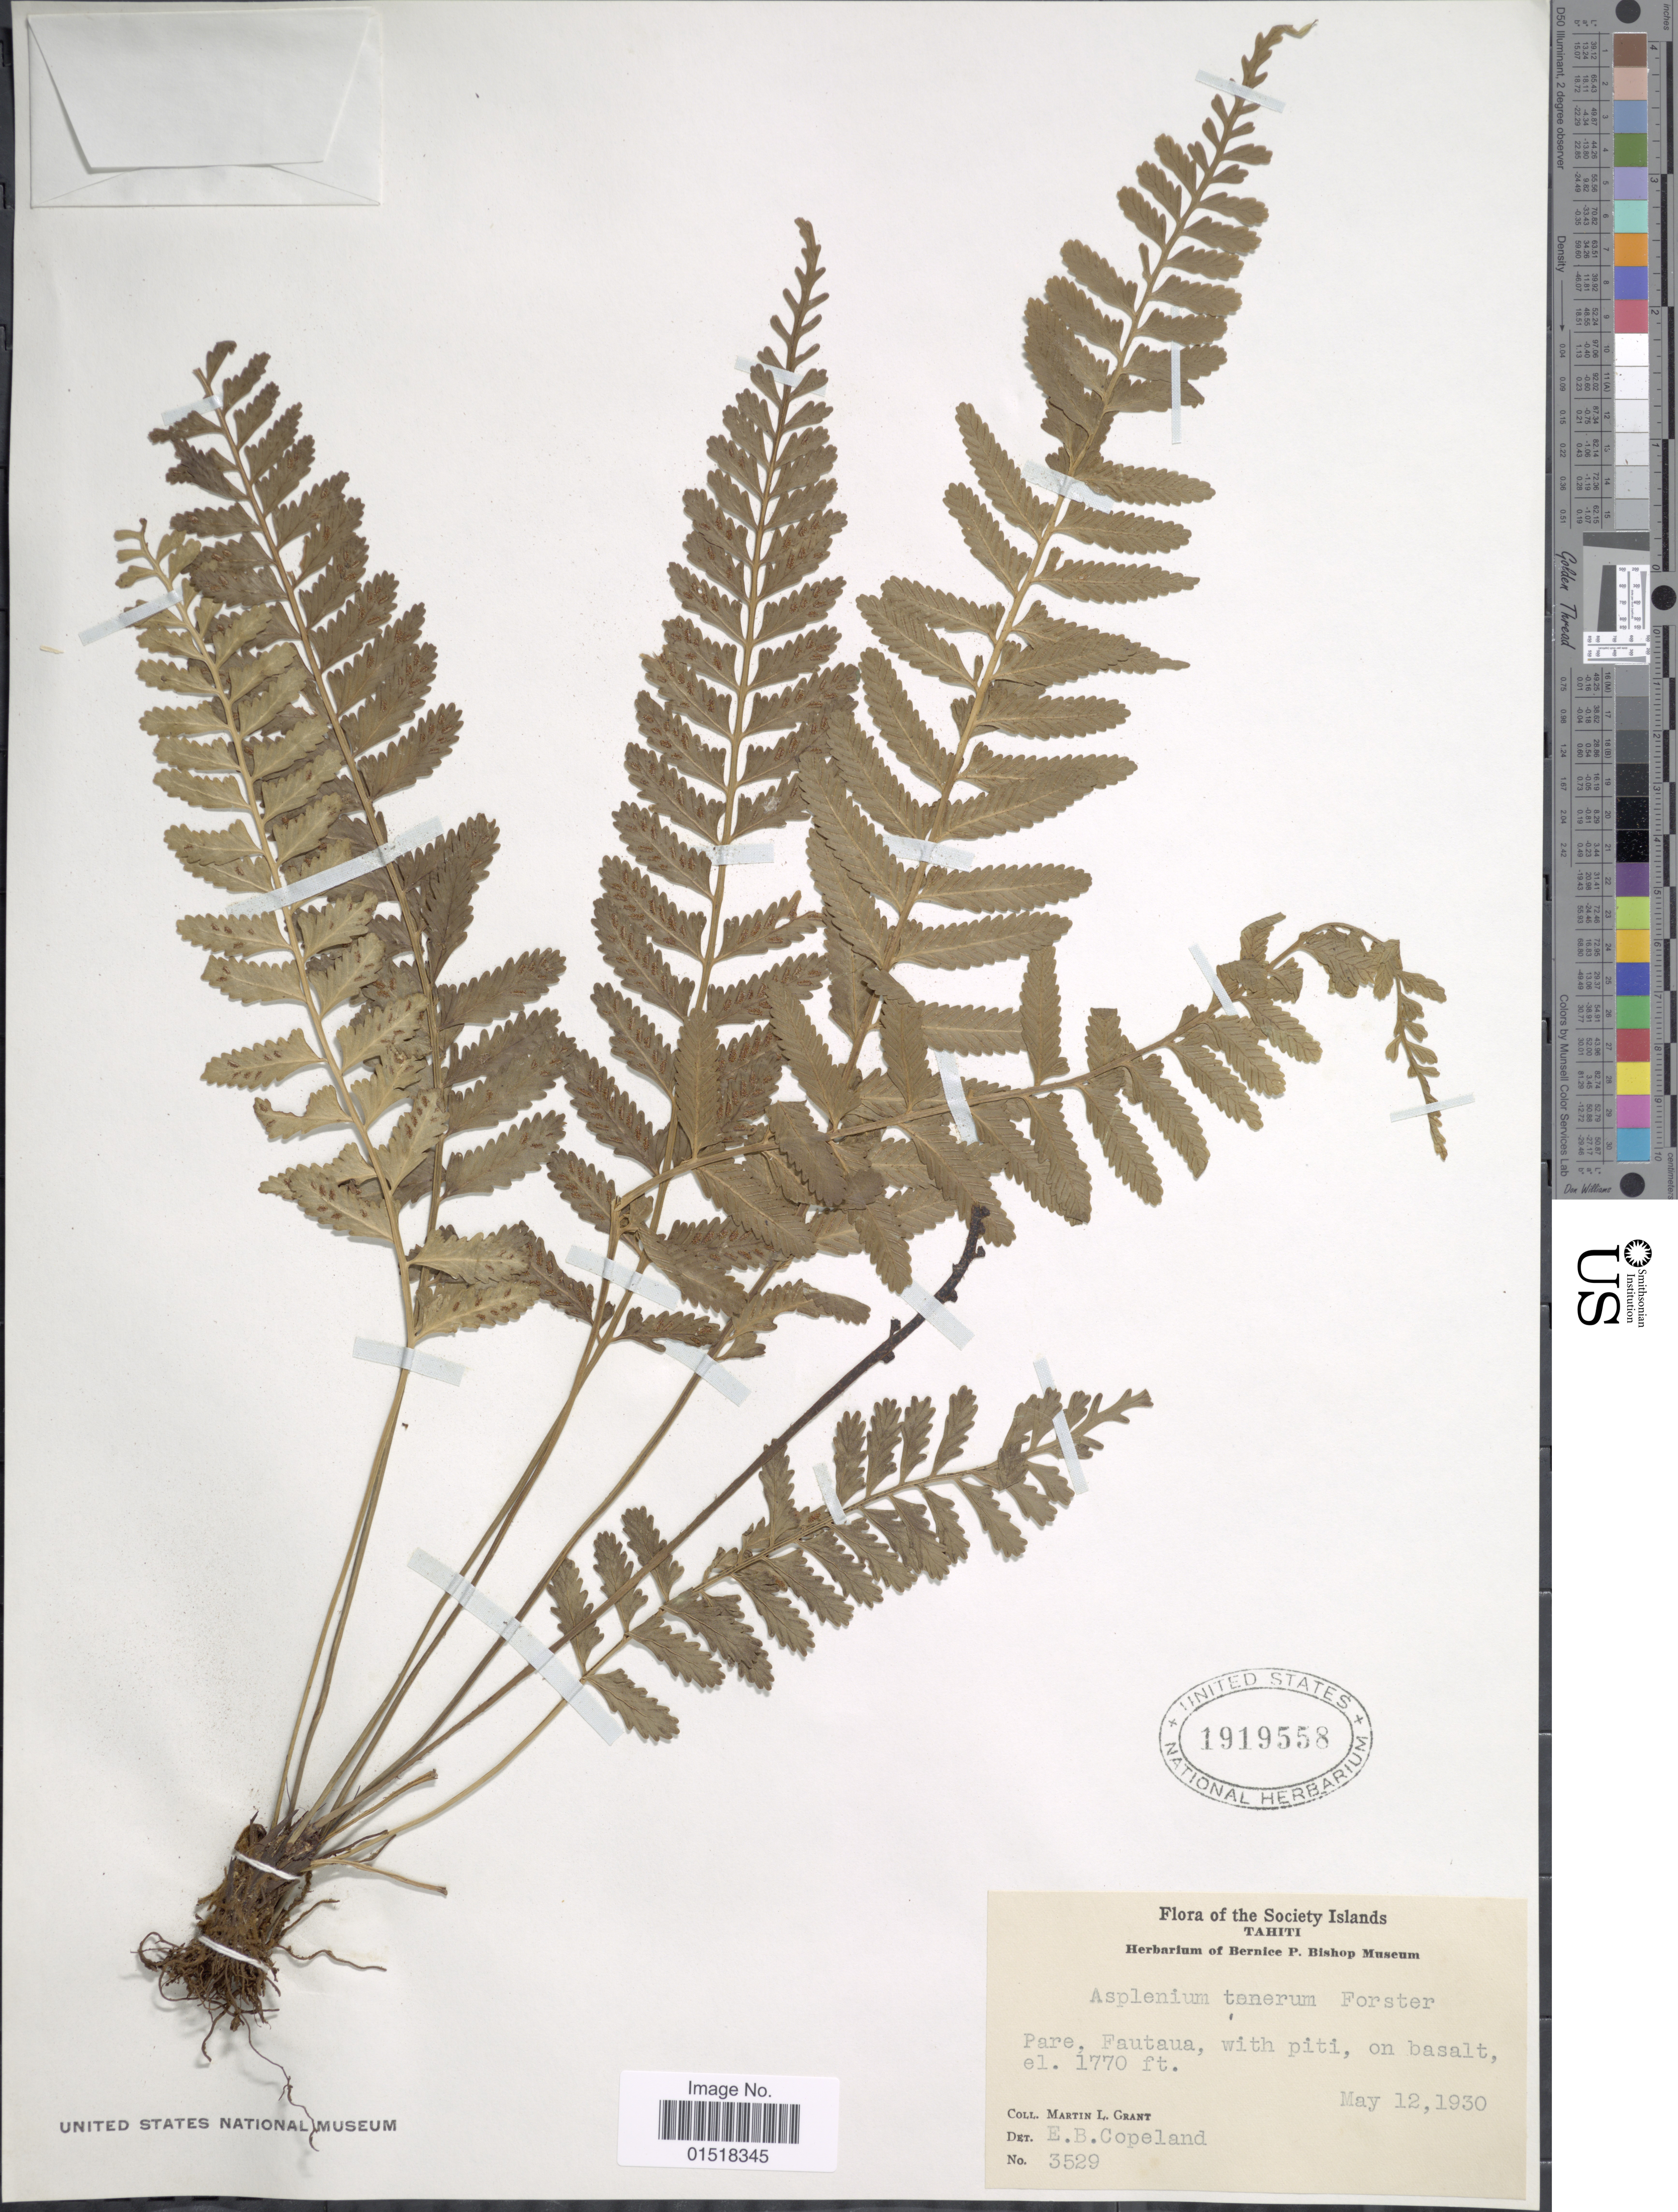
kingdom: Plantae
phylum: Tracheophyta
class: Polypodiopsida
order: Polypodiales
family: Aspleniaceae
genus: Asplenium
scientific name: Asplenium tenerum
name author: G. Forst.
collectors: M. L. Grant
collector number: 3529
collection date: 1930-05-12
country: French Polynesia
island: Tahiti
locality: Society Islands. Tahiti. Pare, Fautaua, with piti, on basalt.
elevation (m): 539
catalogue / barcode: US 1919558